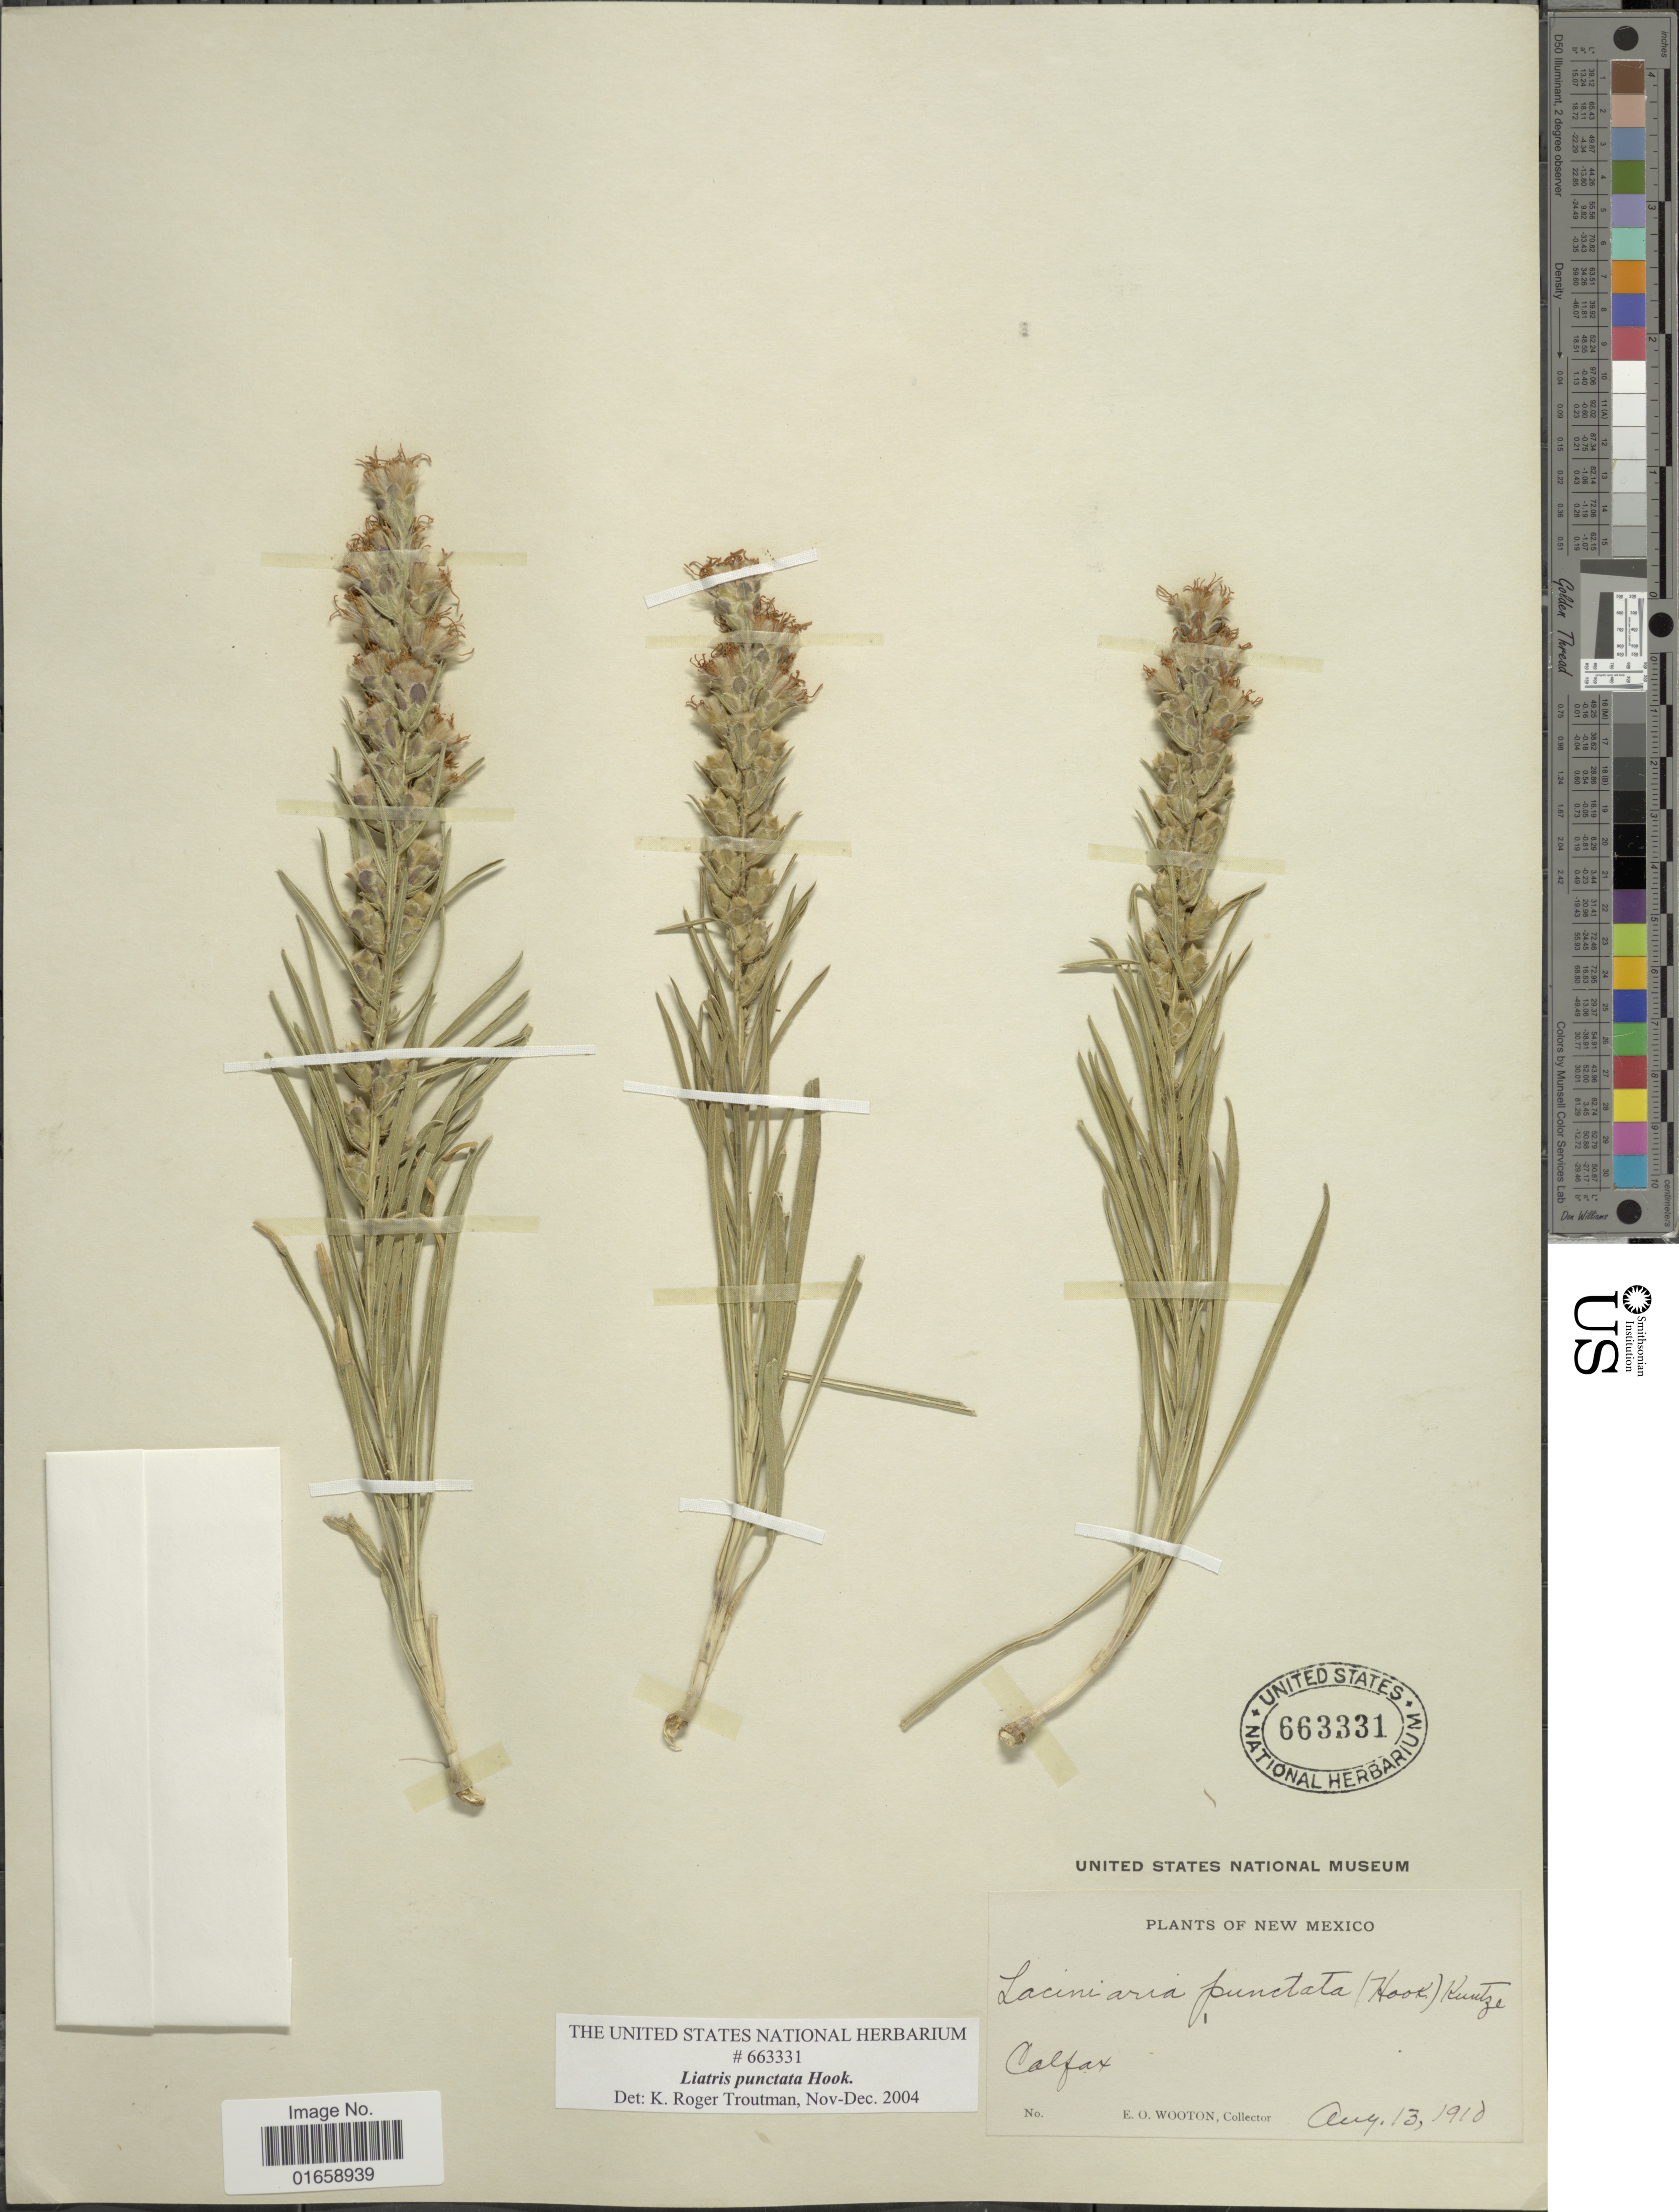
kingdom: Plantae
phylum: Tracheophyta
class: Magnoliopsida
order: Asterales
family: Asteraceae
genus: Liatris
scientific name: Liatris punctata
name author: Hook.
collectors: E. O. Wooton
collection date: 1910-08-13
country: United States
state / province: New Mexico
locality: Colfax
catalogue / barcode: US 663331